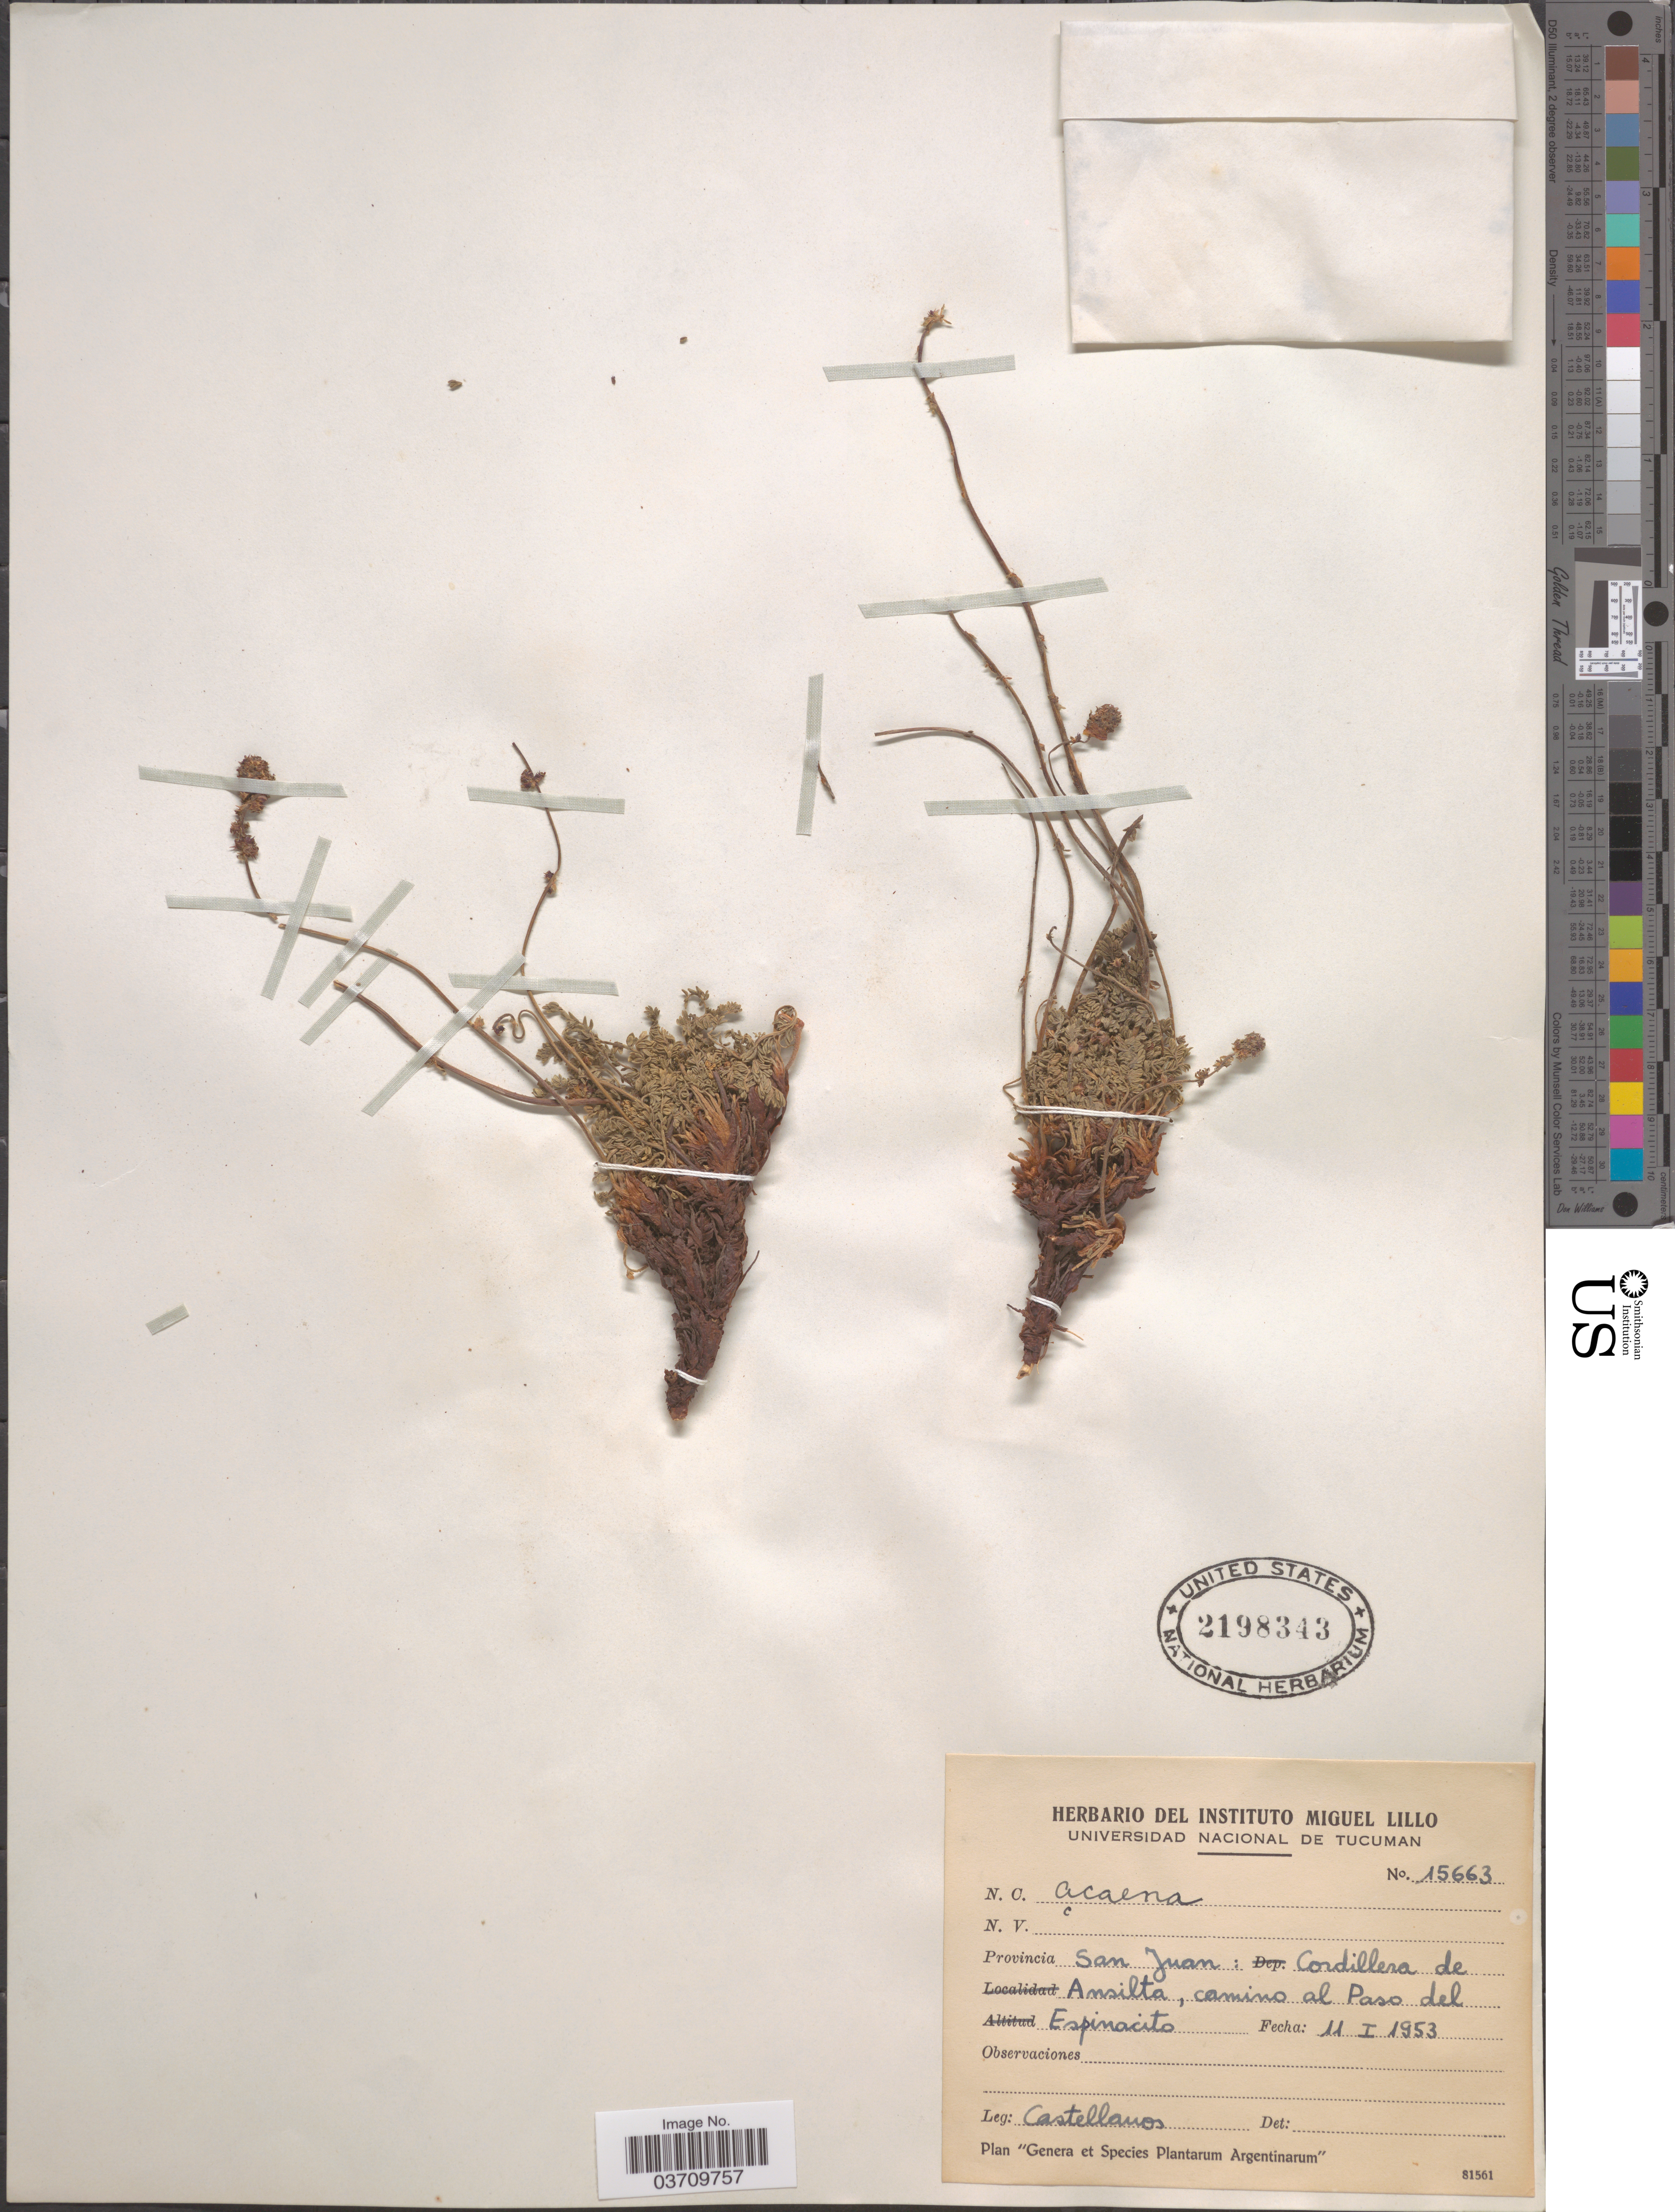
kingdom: Plantae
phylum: Tracheophyta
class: Magnoliopsida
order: Rosales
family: Rosaceae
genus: Acaena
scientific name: Acaena sp.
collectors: -- Castellanos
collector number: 15663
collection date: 1953-01-11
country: Argentina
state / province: San Juan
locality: Cordillera de Ansilta, camino al Paso del Espinacito.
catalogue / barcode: US 2198343